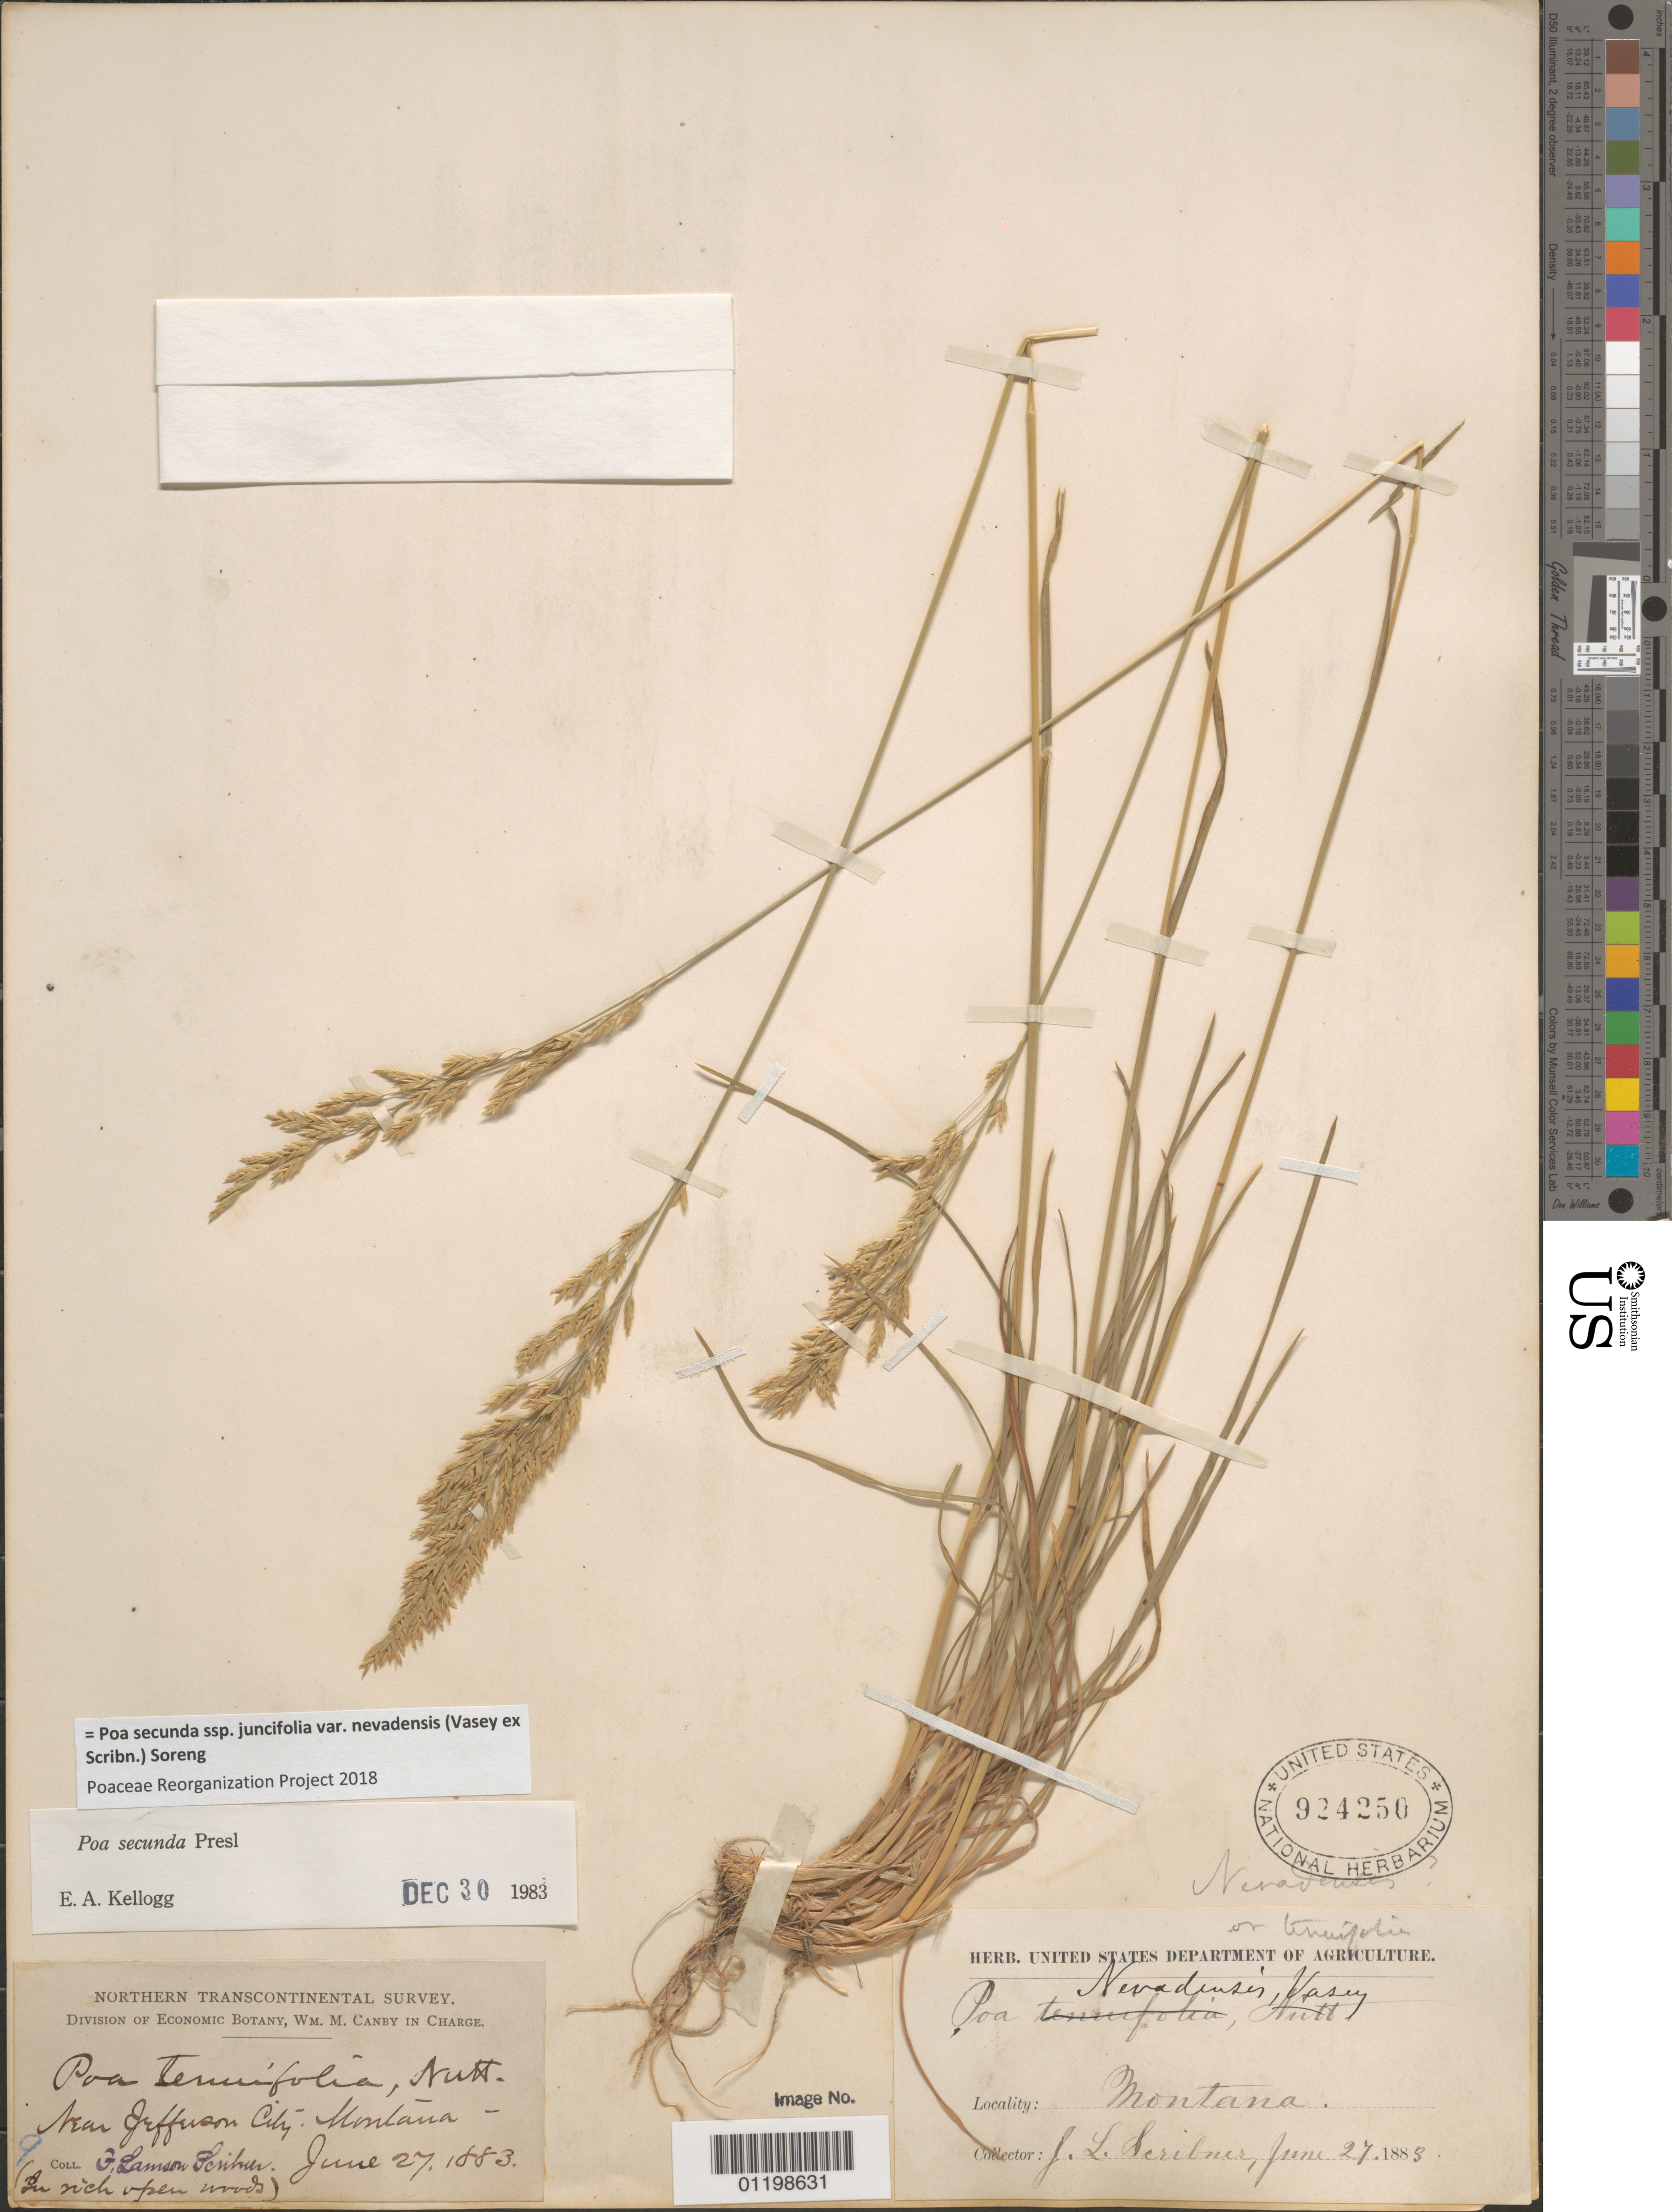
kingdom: Plantae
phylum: Tracheophyta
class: Liliopsida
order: Poales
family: Poaceae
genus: Poa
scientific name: Poa secunda subsp. juncifolia var. nevadensis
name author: (Vasey ex Scribn.) Soreng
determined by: Poaceae Reorganization Project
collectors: F. L. Scribner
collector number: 9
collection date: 1883-06-27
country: United States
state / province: Montana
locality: near Jefferson City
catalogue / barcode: US 924250